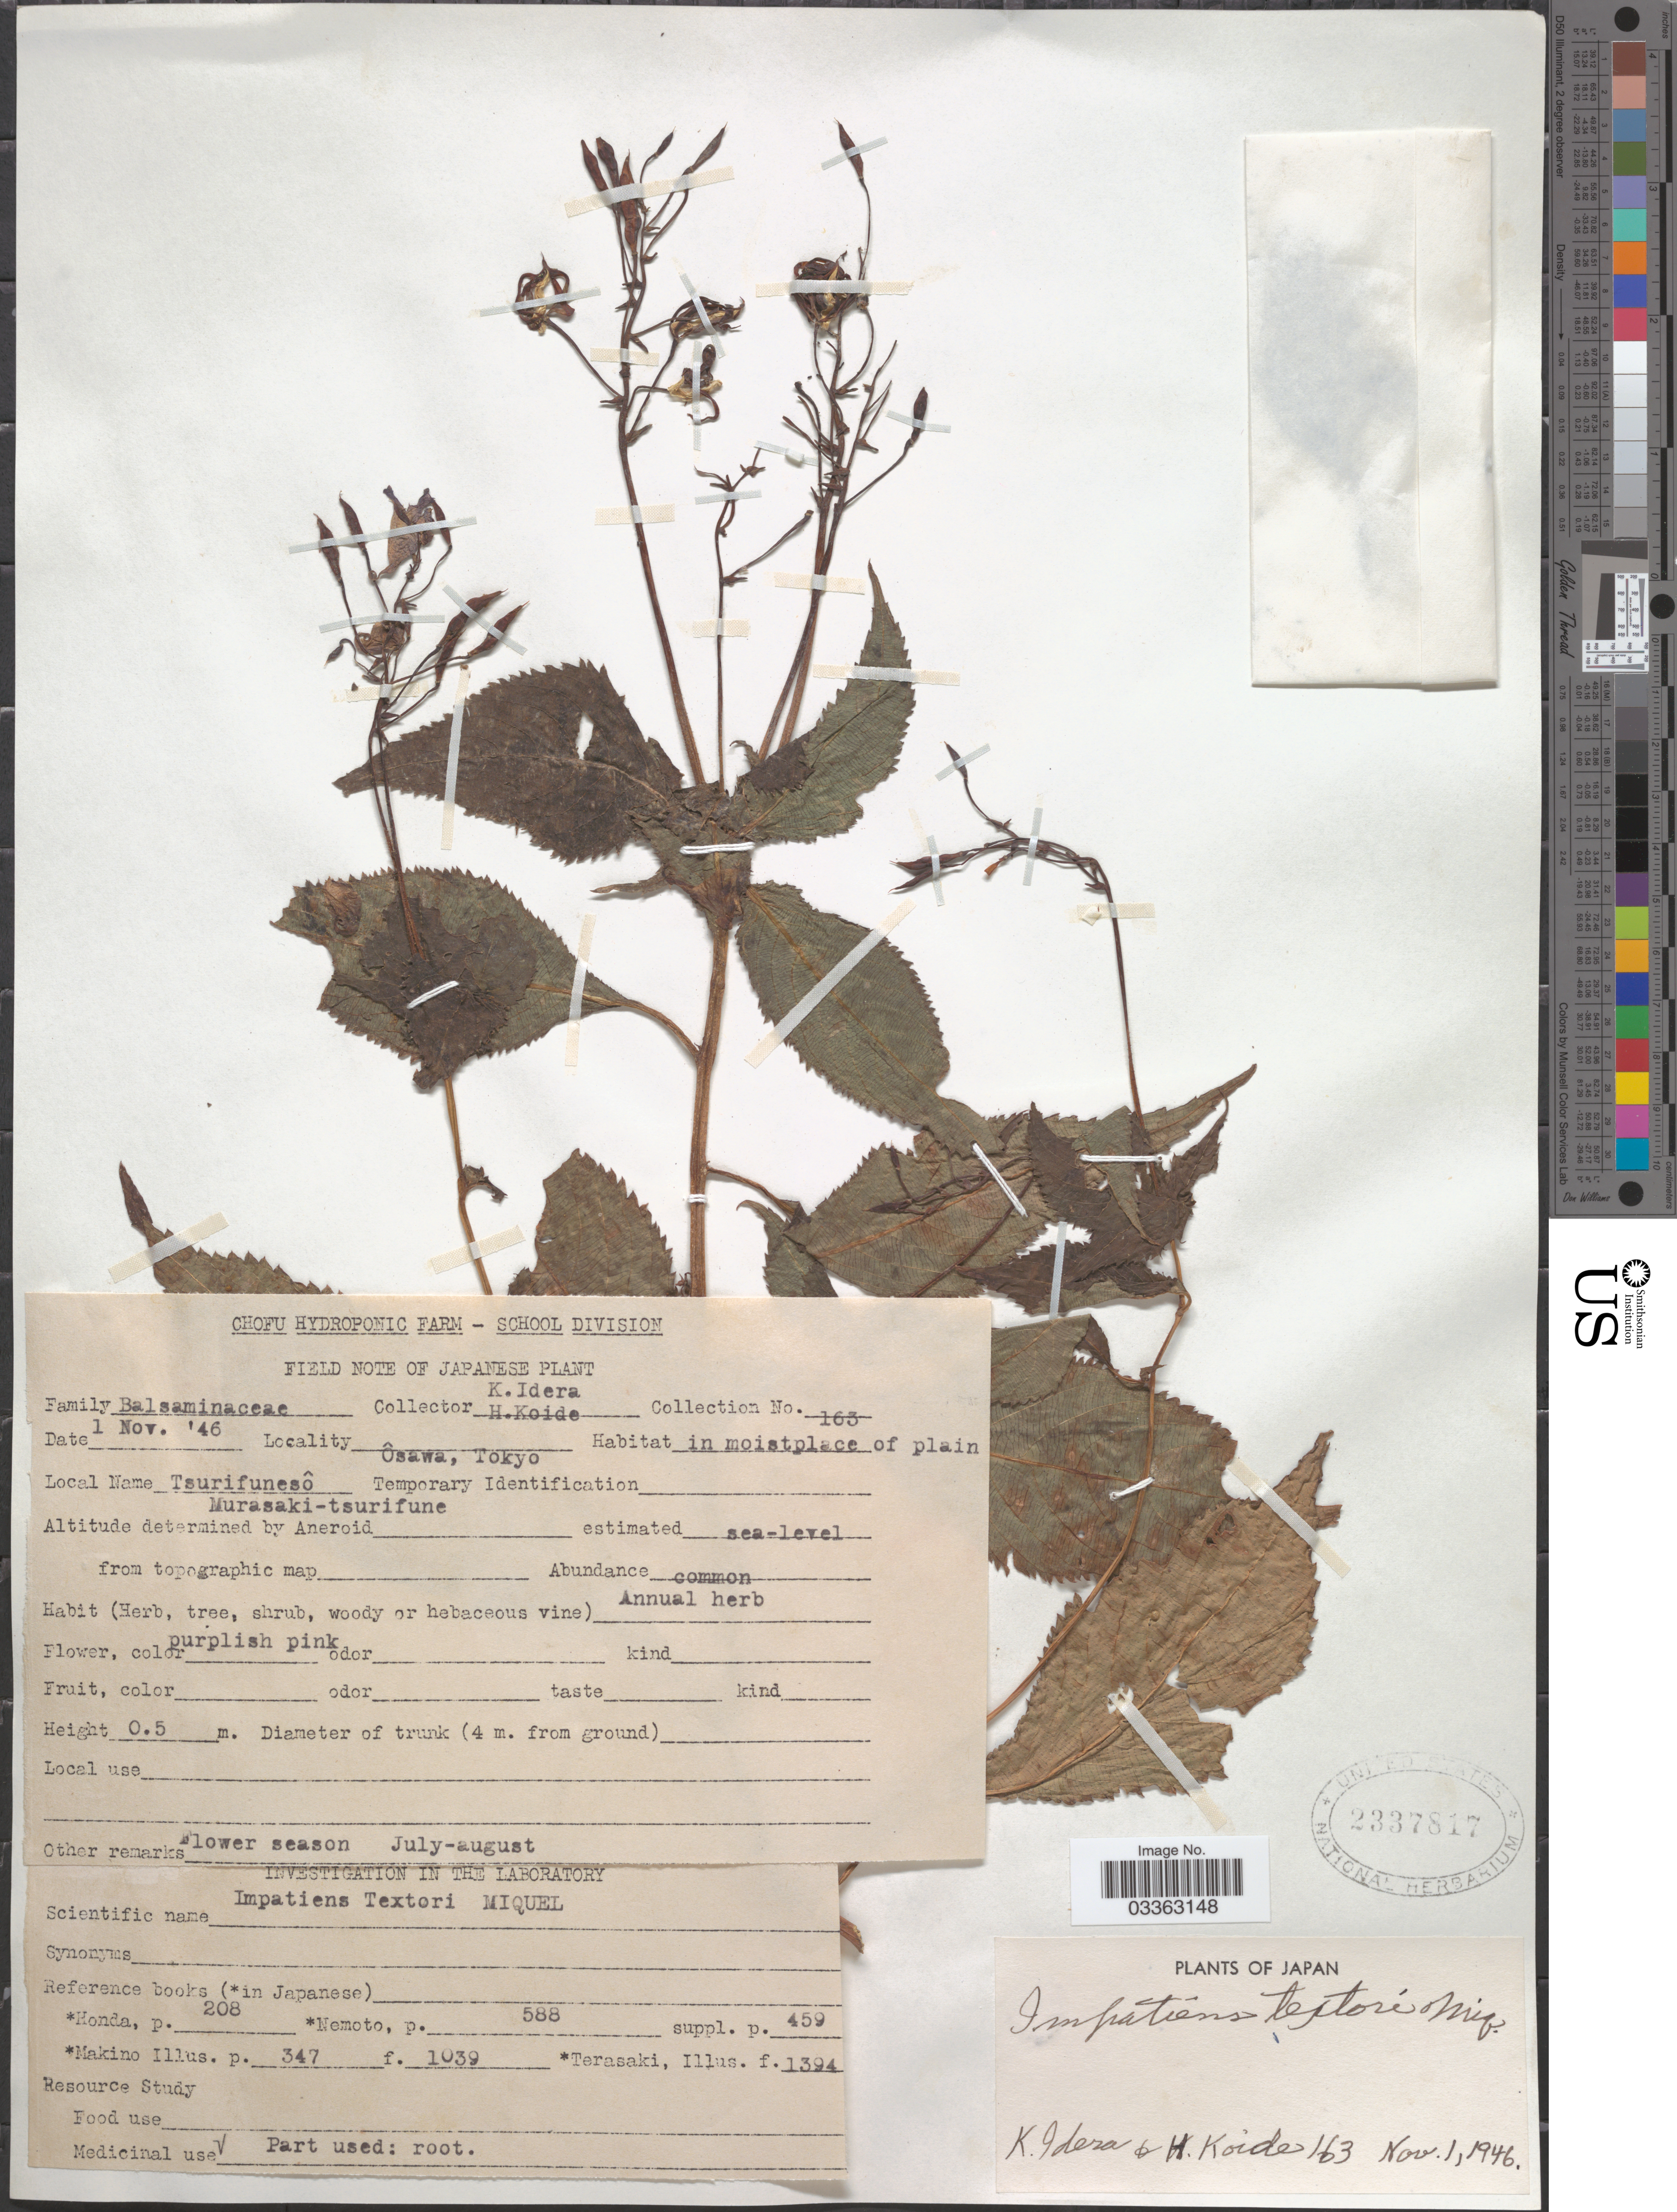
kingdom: Plantae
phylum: Tracheophyta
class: Magnoliopsida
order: Ericales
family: Balsaminaceae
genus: Impatiens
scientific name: Impatiens textorii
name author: Miq.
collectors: K. Idera & H. Koide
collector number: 163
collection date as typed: Transcribed d/m/y: 1/11/46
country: Japan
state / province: Tokyo, Federal City of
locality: Ôsawa.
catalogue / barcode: US 2337817